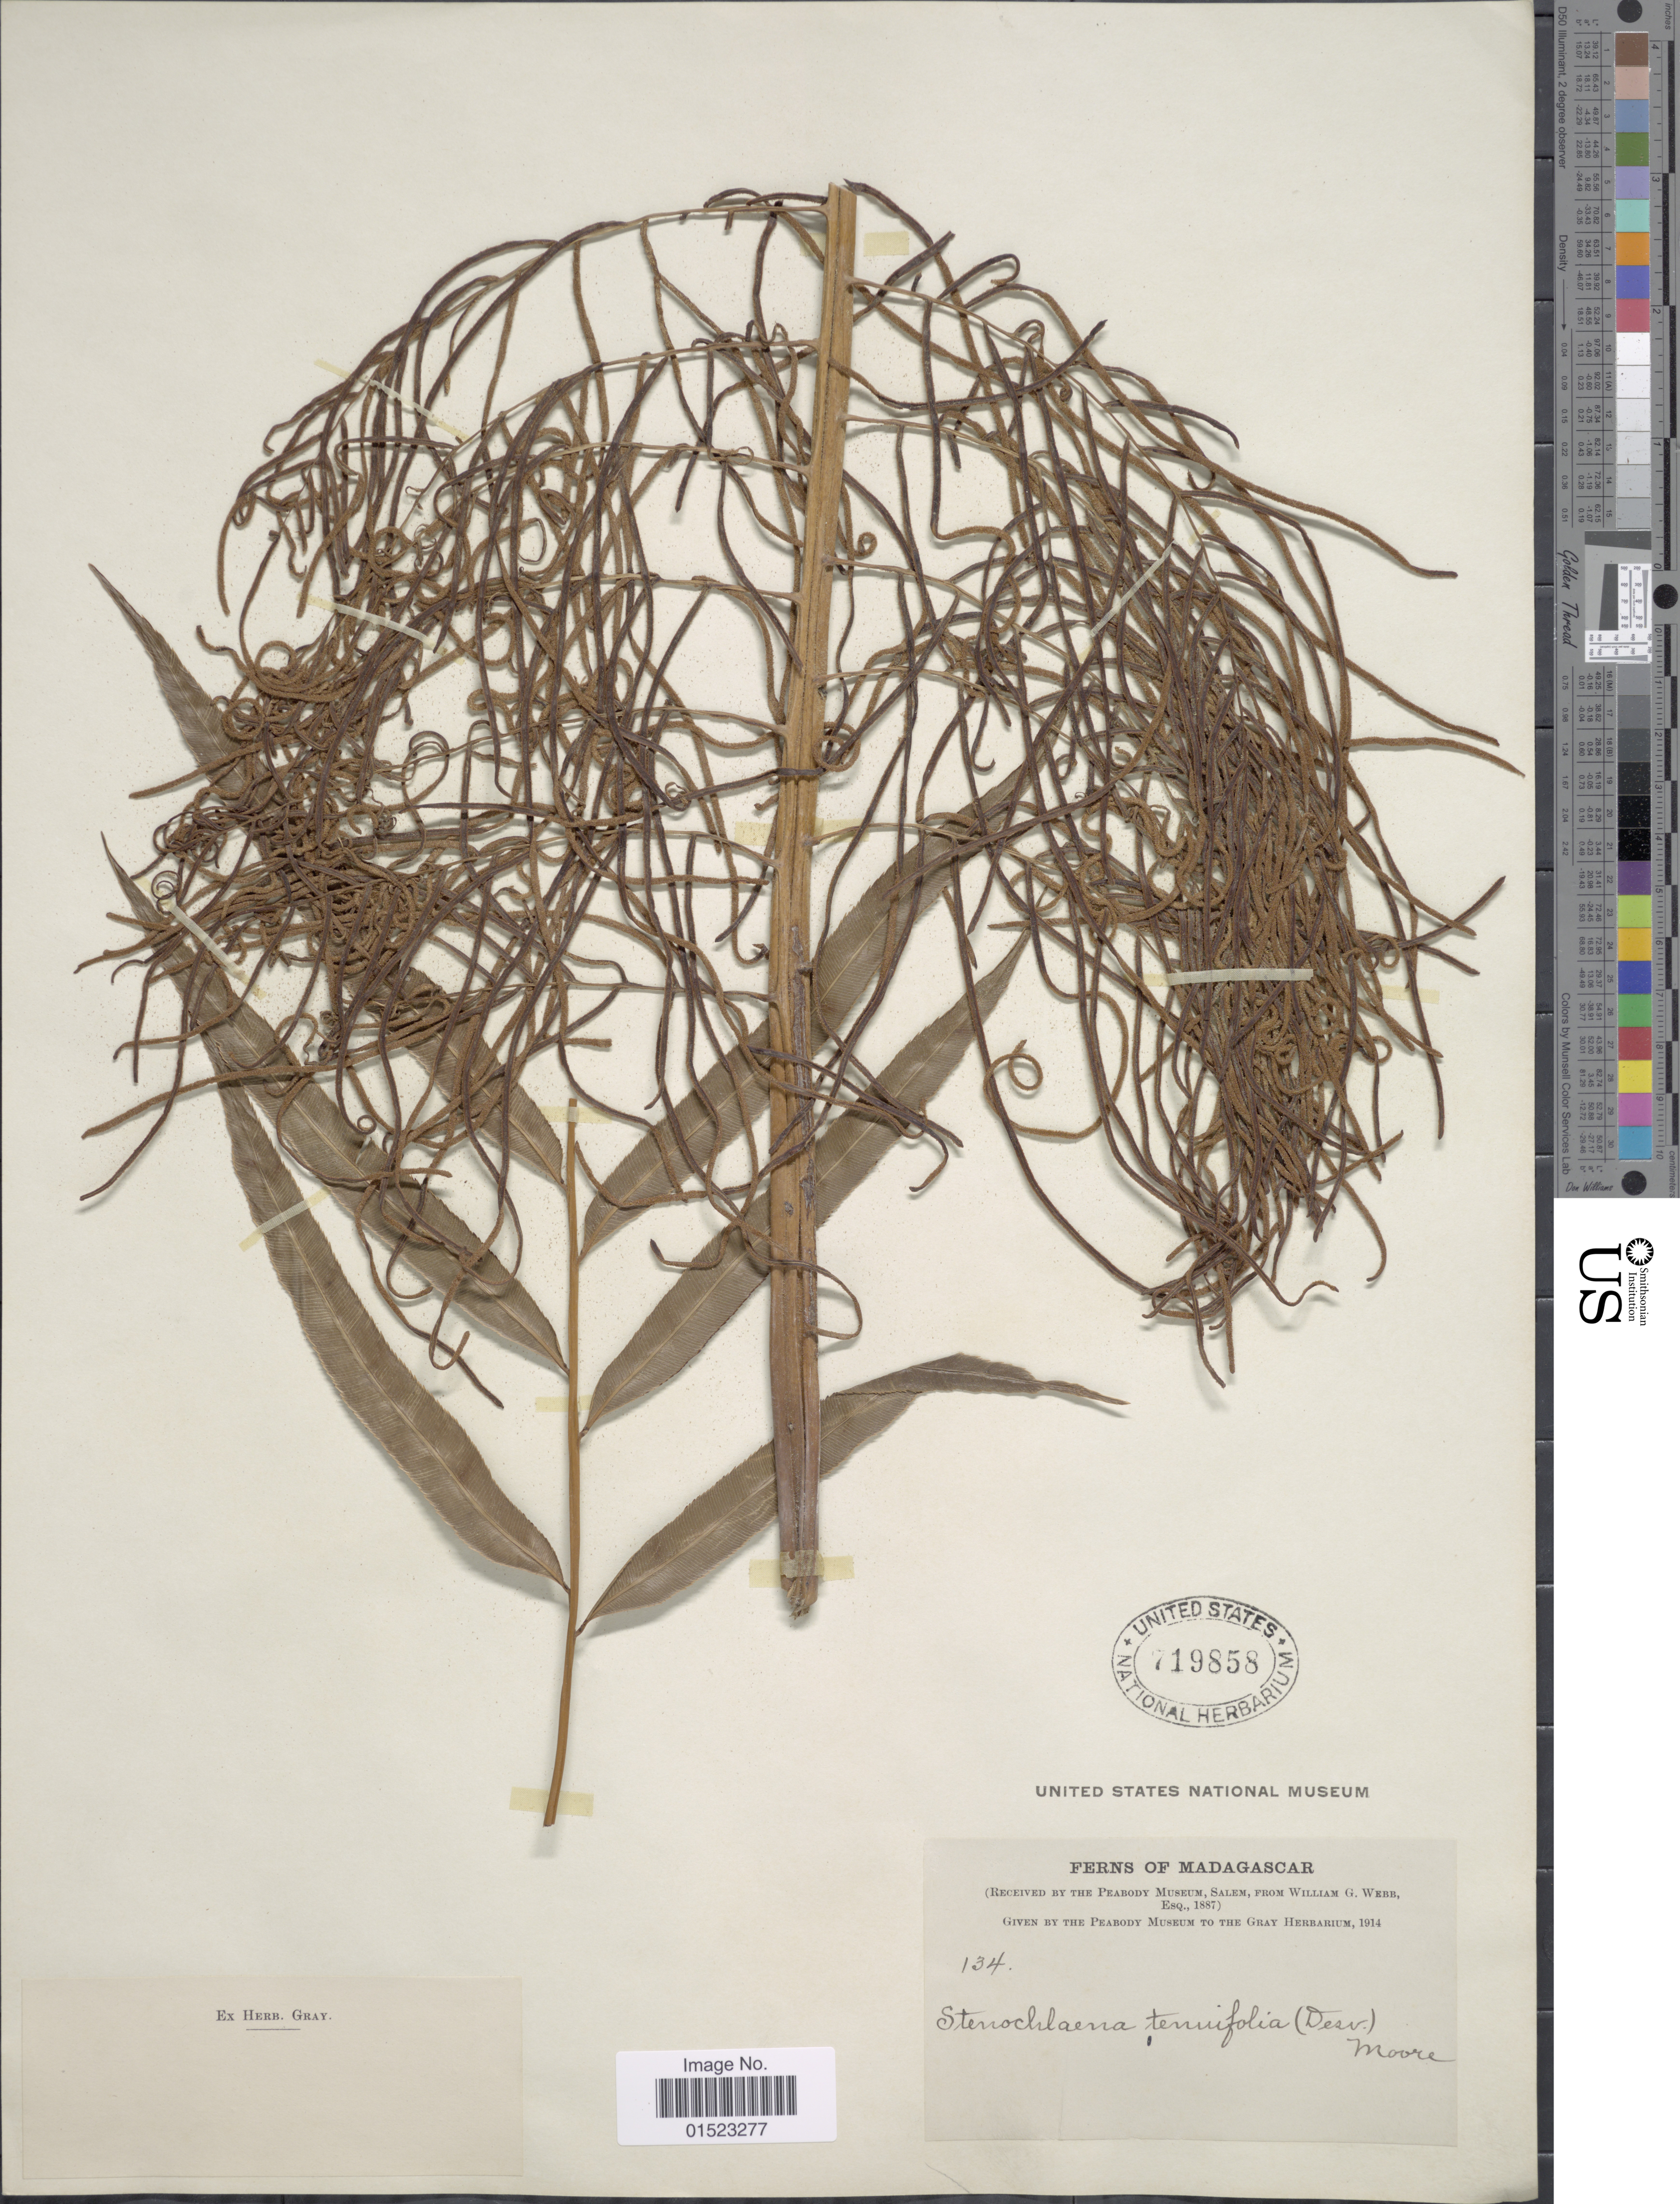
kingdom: Plantae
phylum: Tracheophyta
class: Polypodiopsida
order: Polypodiales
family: Blechnaceae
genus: Stenochlaena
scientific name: Stenochlaena tenuifolia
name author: (Desv.) T. Moore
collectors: W. Webb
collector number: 134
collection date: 1887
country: Madagascar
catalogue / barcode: US 719858